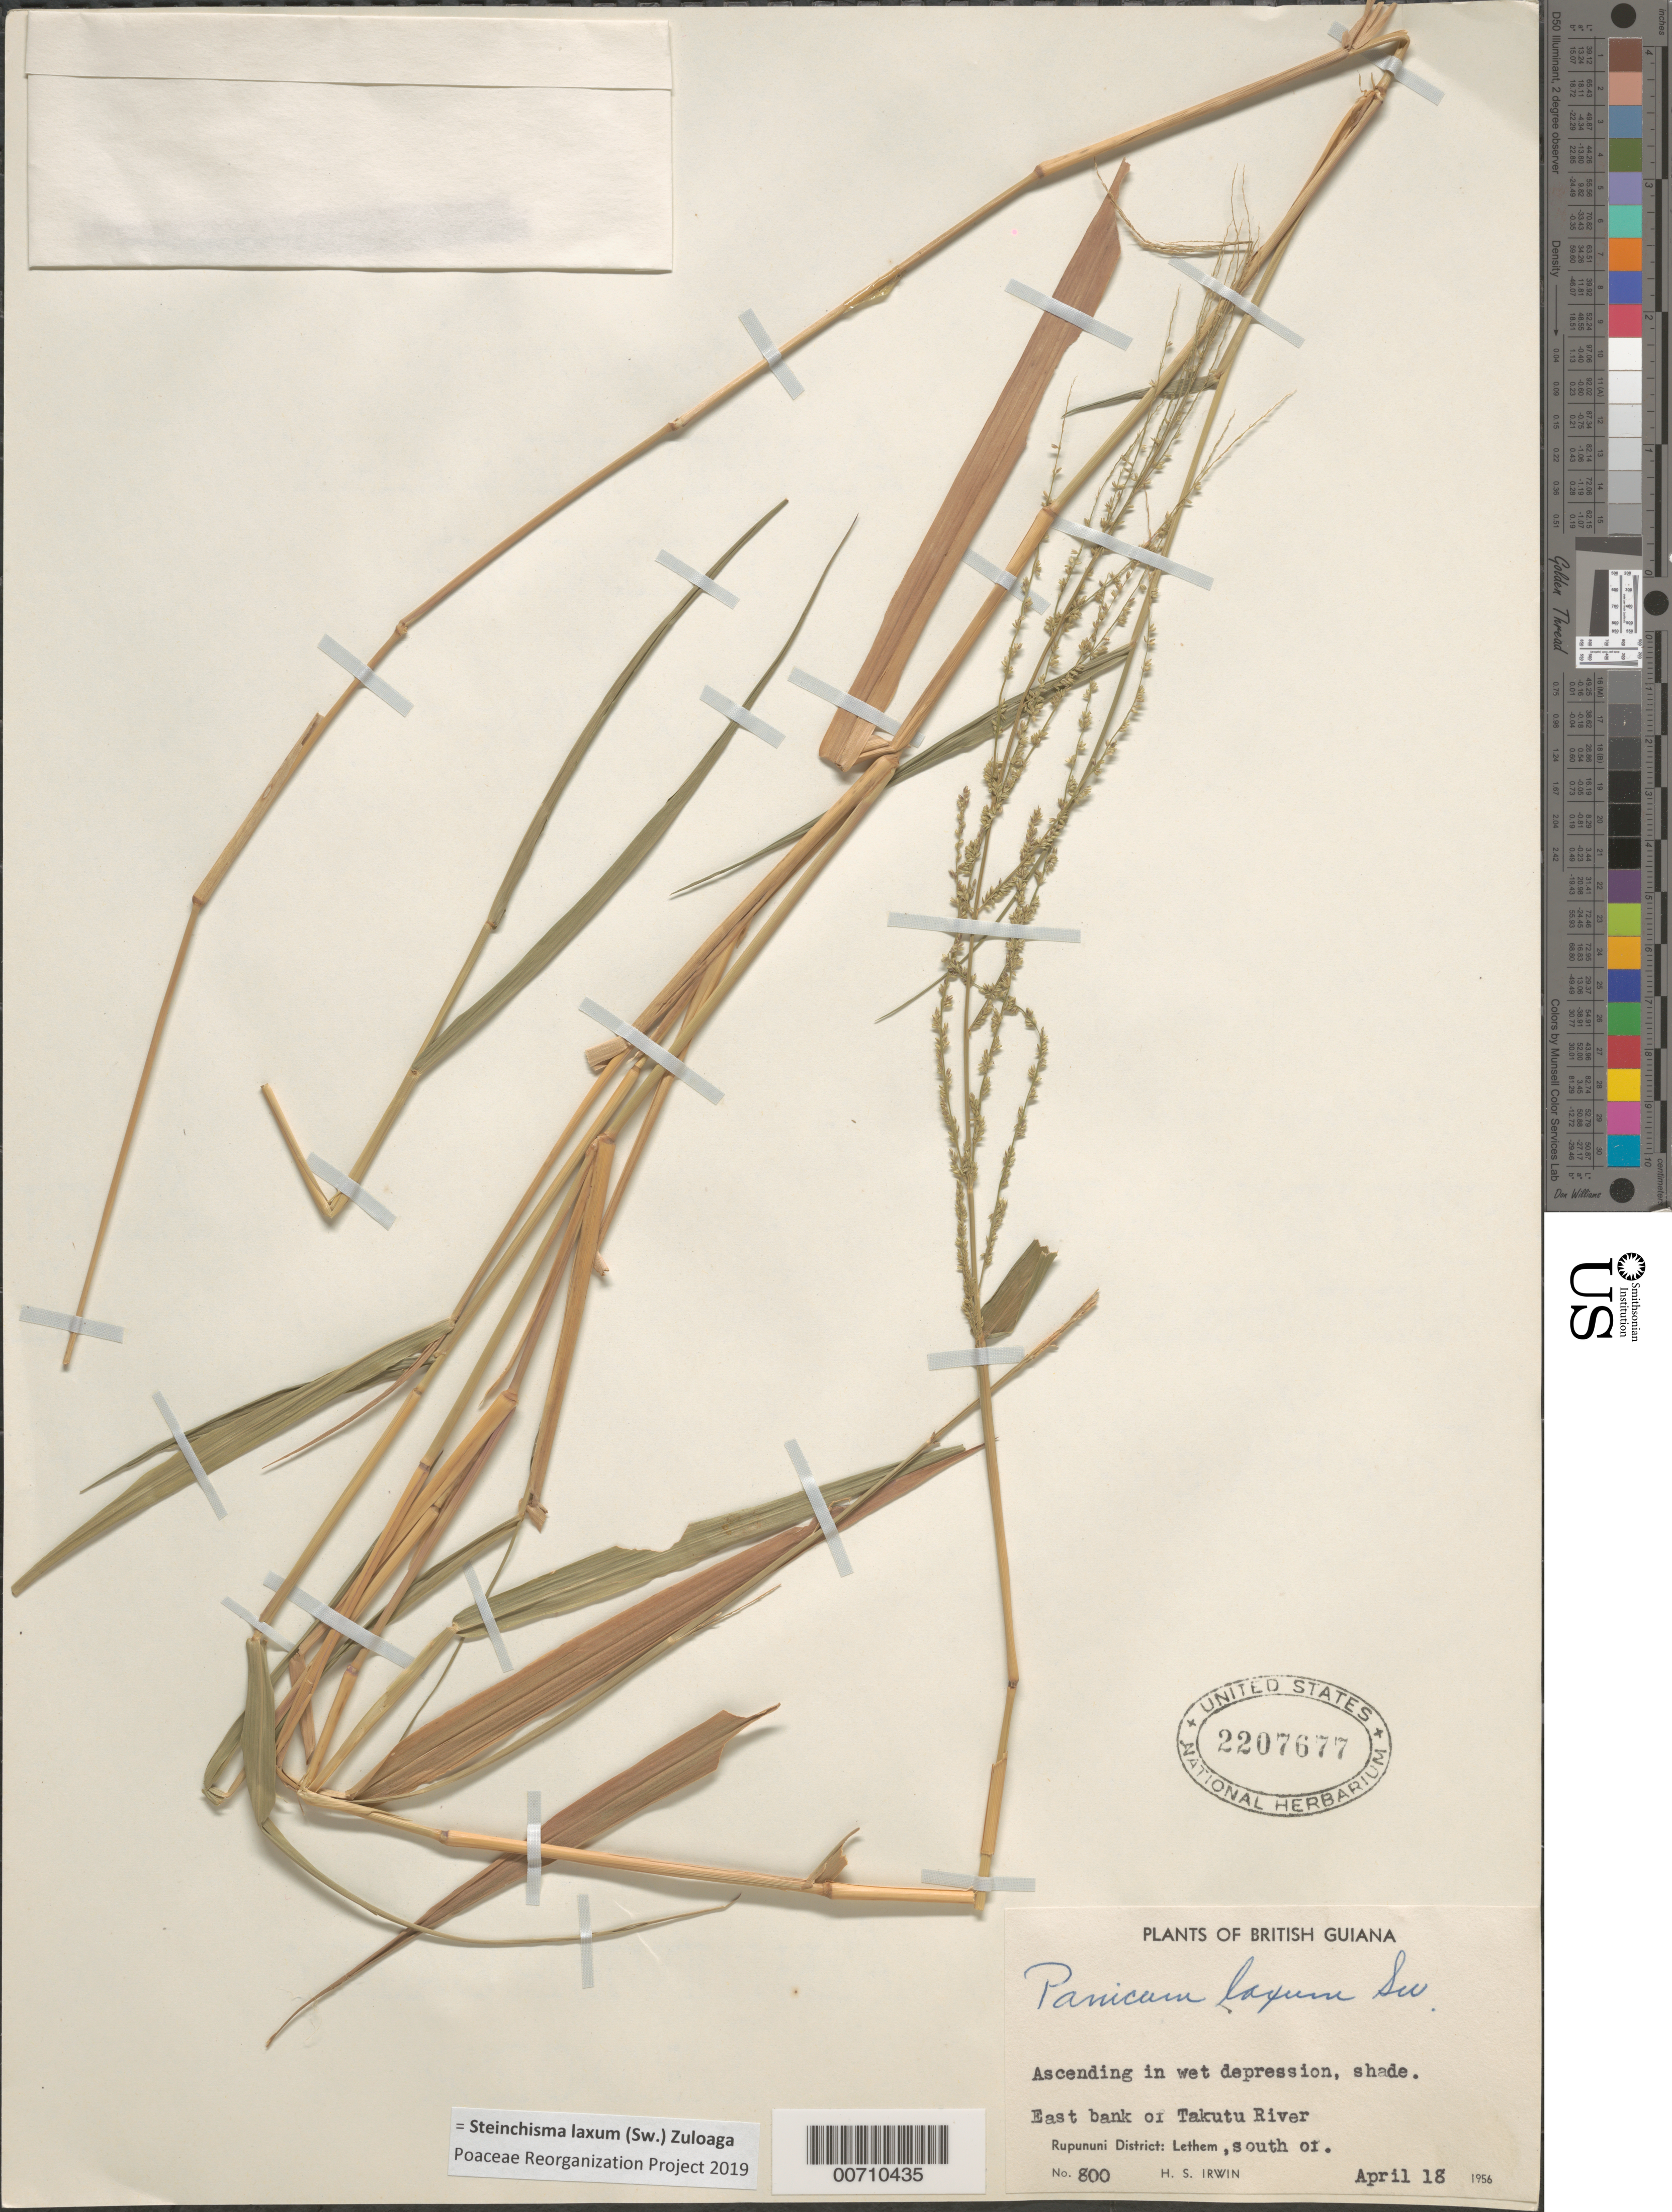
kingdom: Plantae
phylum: Tracheophyta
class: Liliopsida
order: Poales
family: Poaceae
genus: Panicum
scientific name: Panicum laxum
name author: Sw.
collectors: H. Irwin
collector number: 800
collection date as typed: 18-Apr-56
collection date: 1956-04-18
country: Guyana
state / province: U. Takutu-U. Essequibo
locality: Rupununi Dist., Lethem, S of, east bank of Takutu R.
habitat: Wet depression, shade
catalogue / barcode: US 2207677